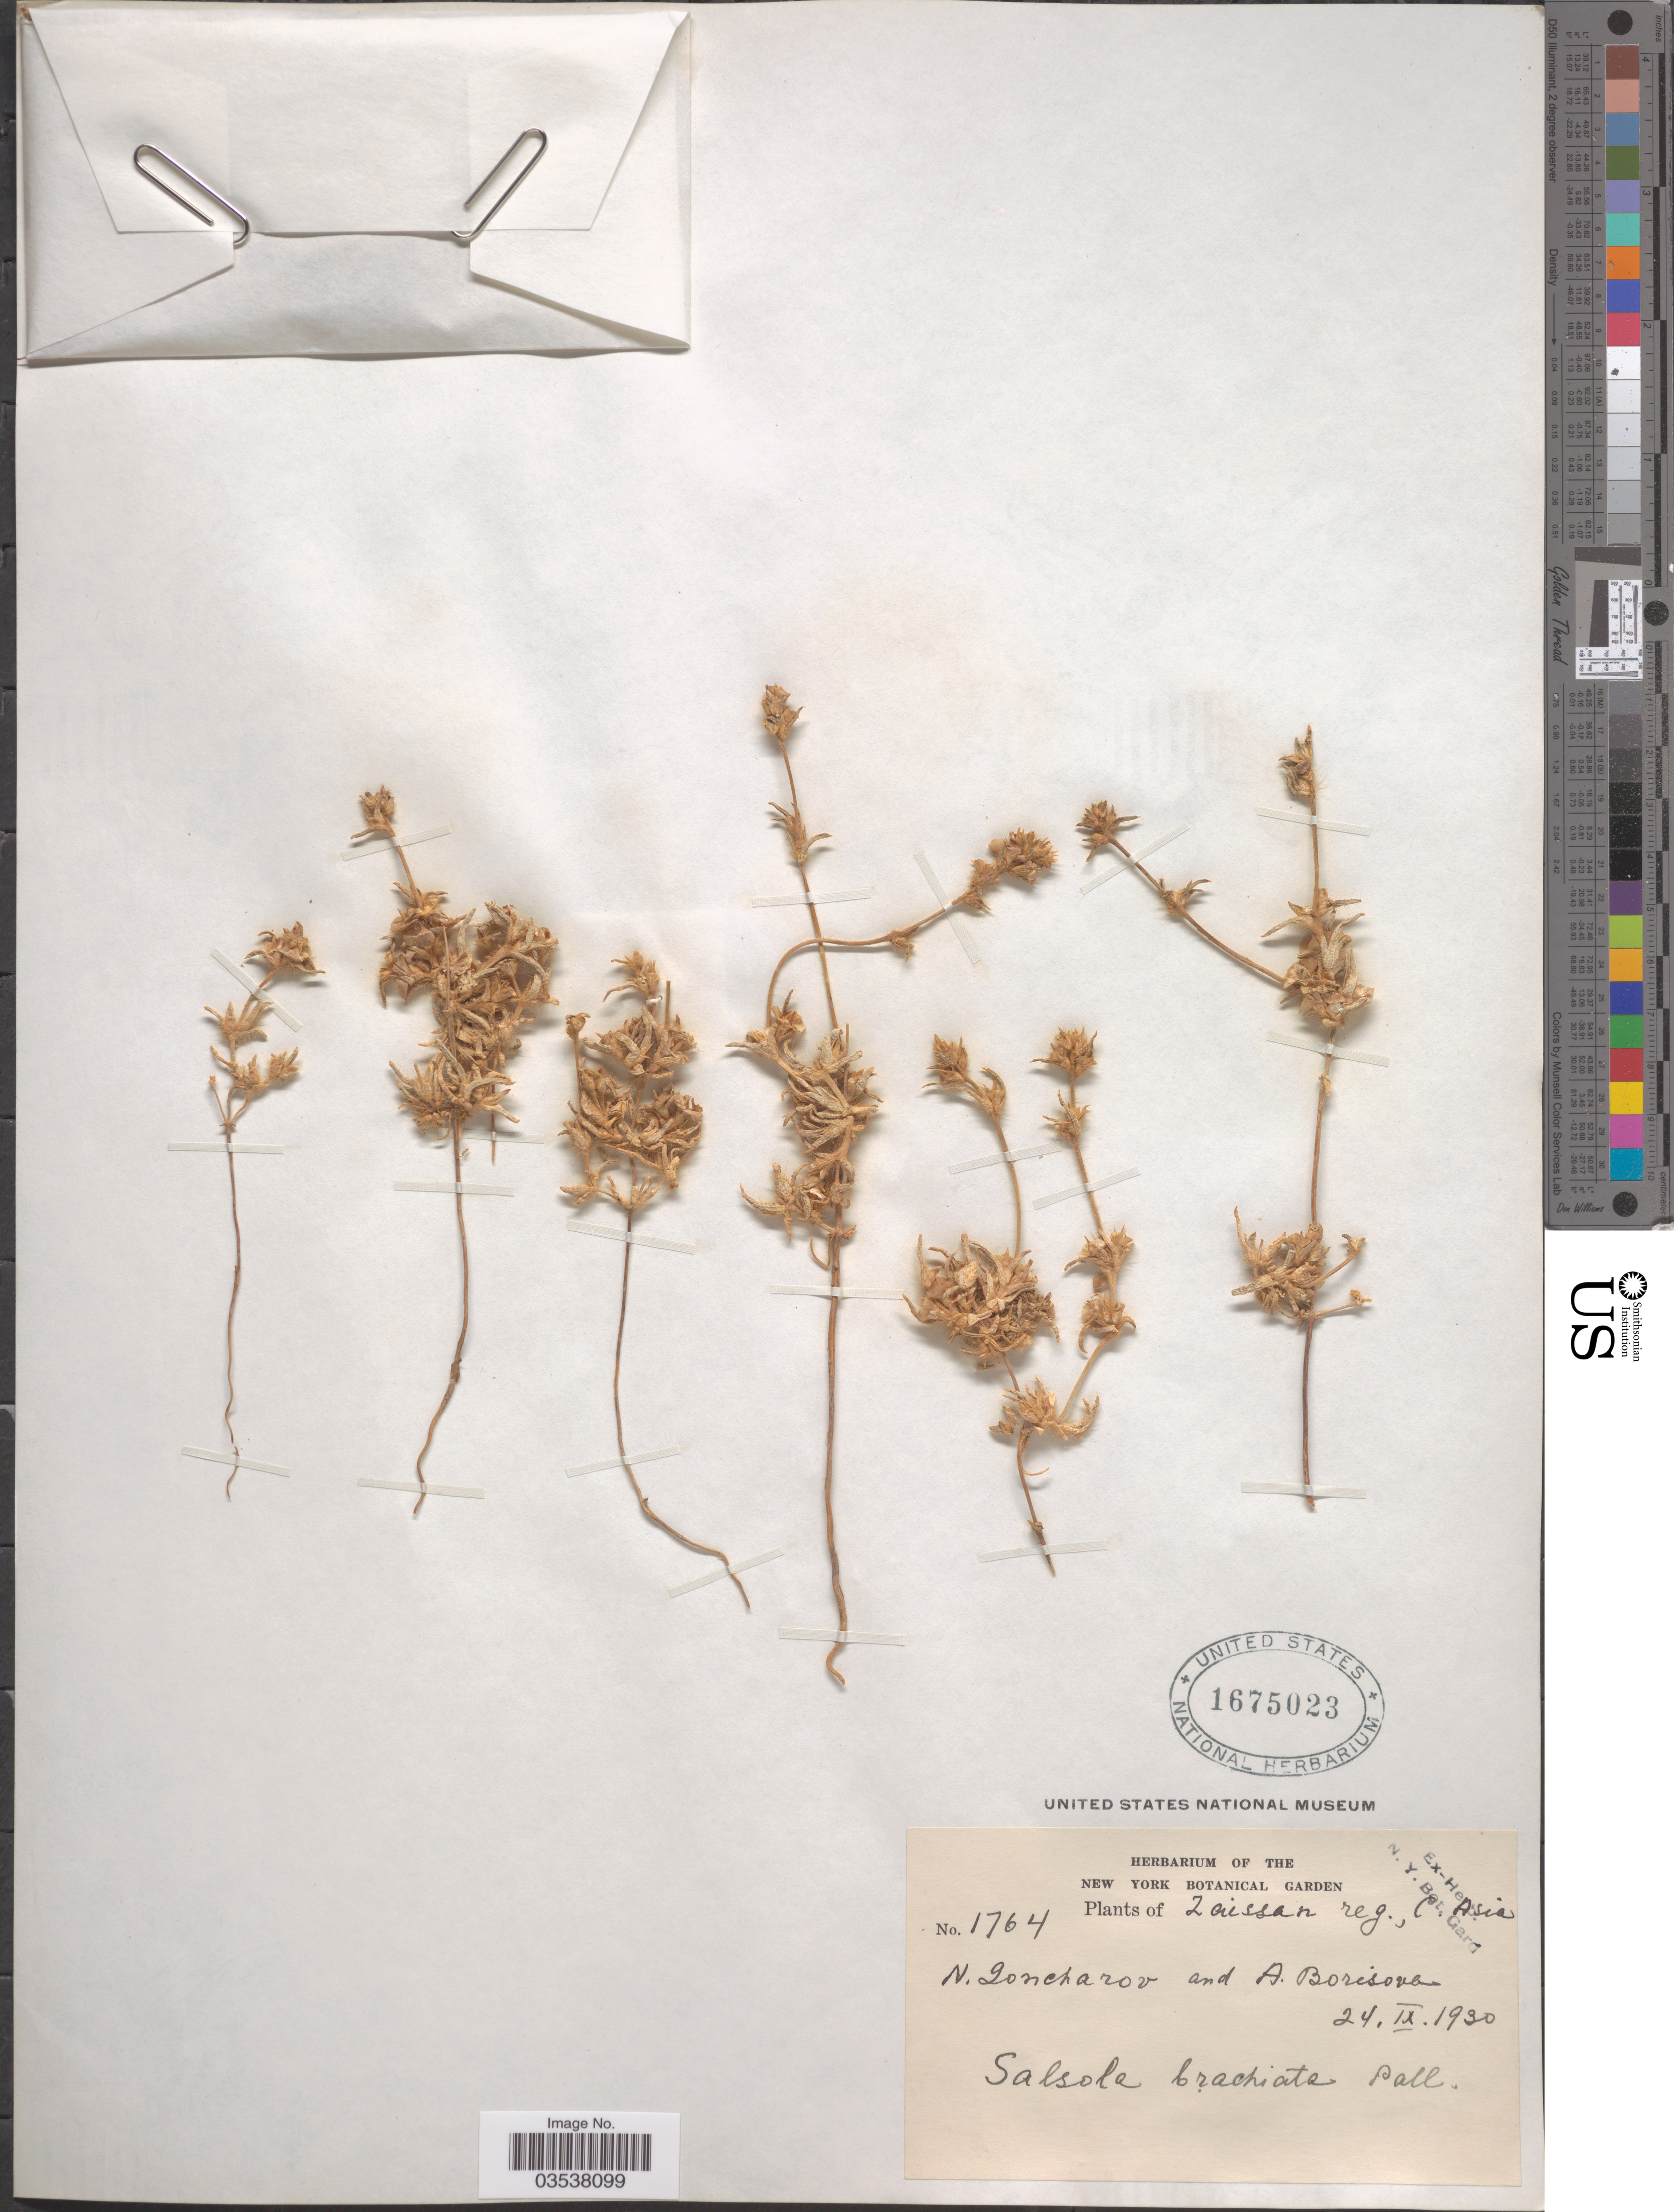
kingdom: Plantae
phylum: Tracheophyta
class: Magnoliopsida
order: Caryophyllales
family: Amaranthaceae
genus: Pyankovia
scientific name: Pyankovia brachiata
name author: (Pall.) Akhani & Roalson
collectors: N. F. Goncharov & A. Borisova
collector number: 1764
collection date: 1930-09-24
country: Kazakhstan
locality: Zaissan reg., C. Asia.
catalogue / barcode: US 1675023